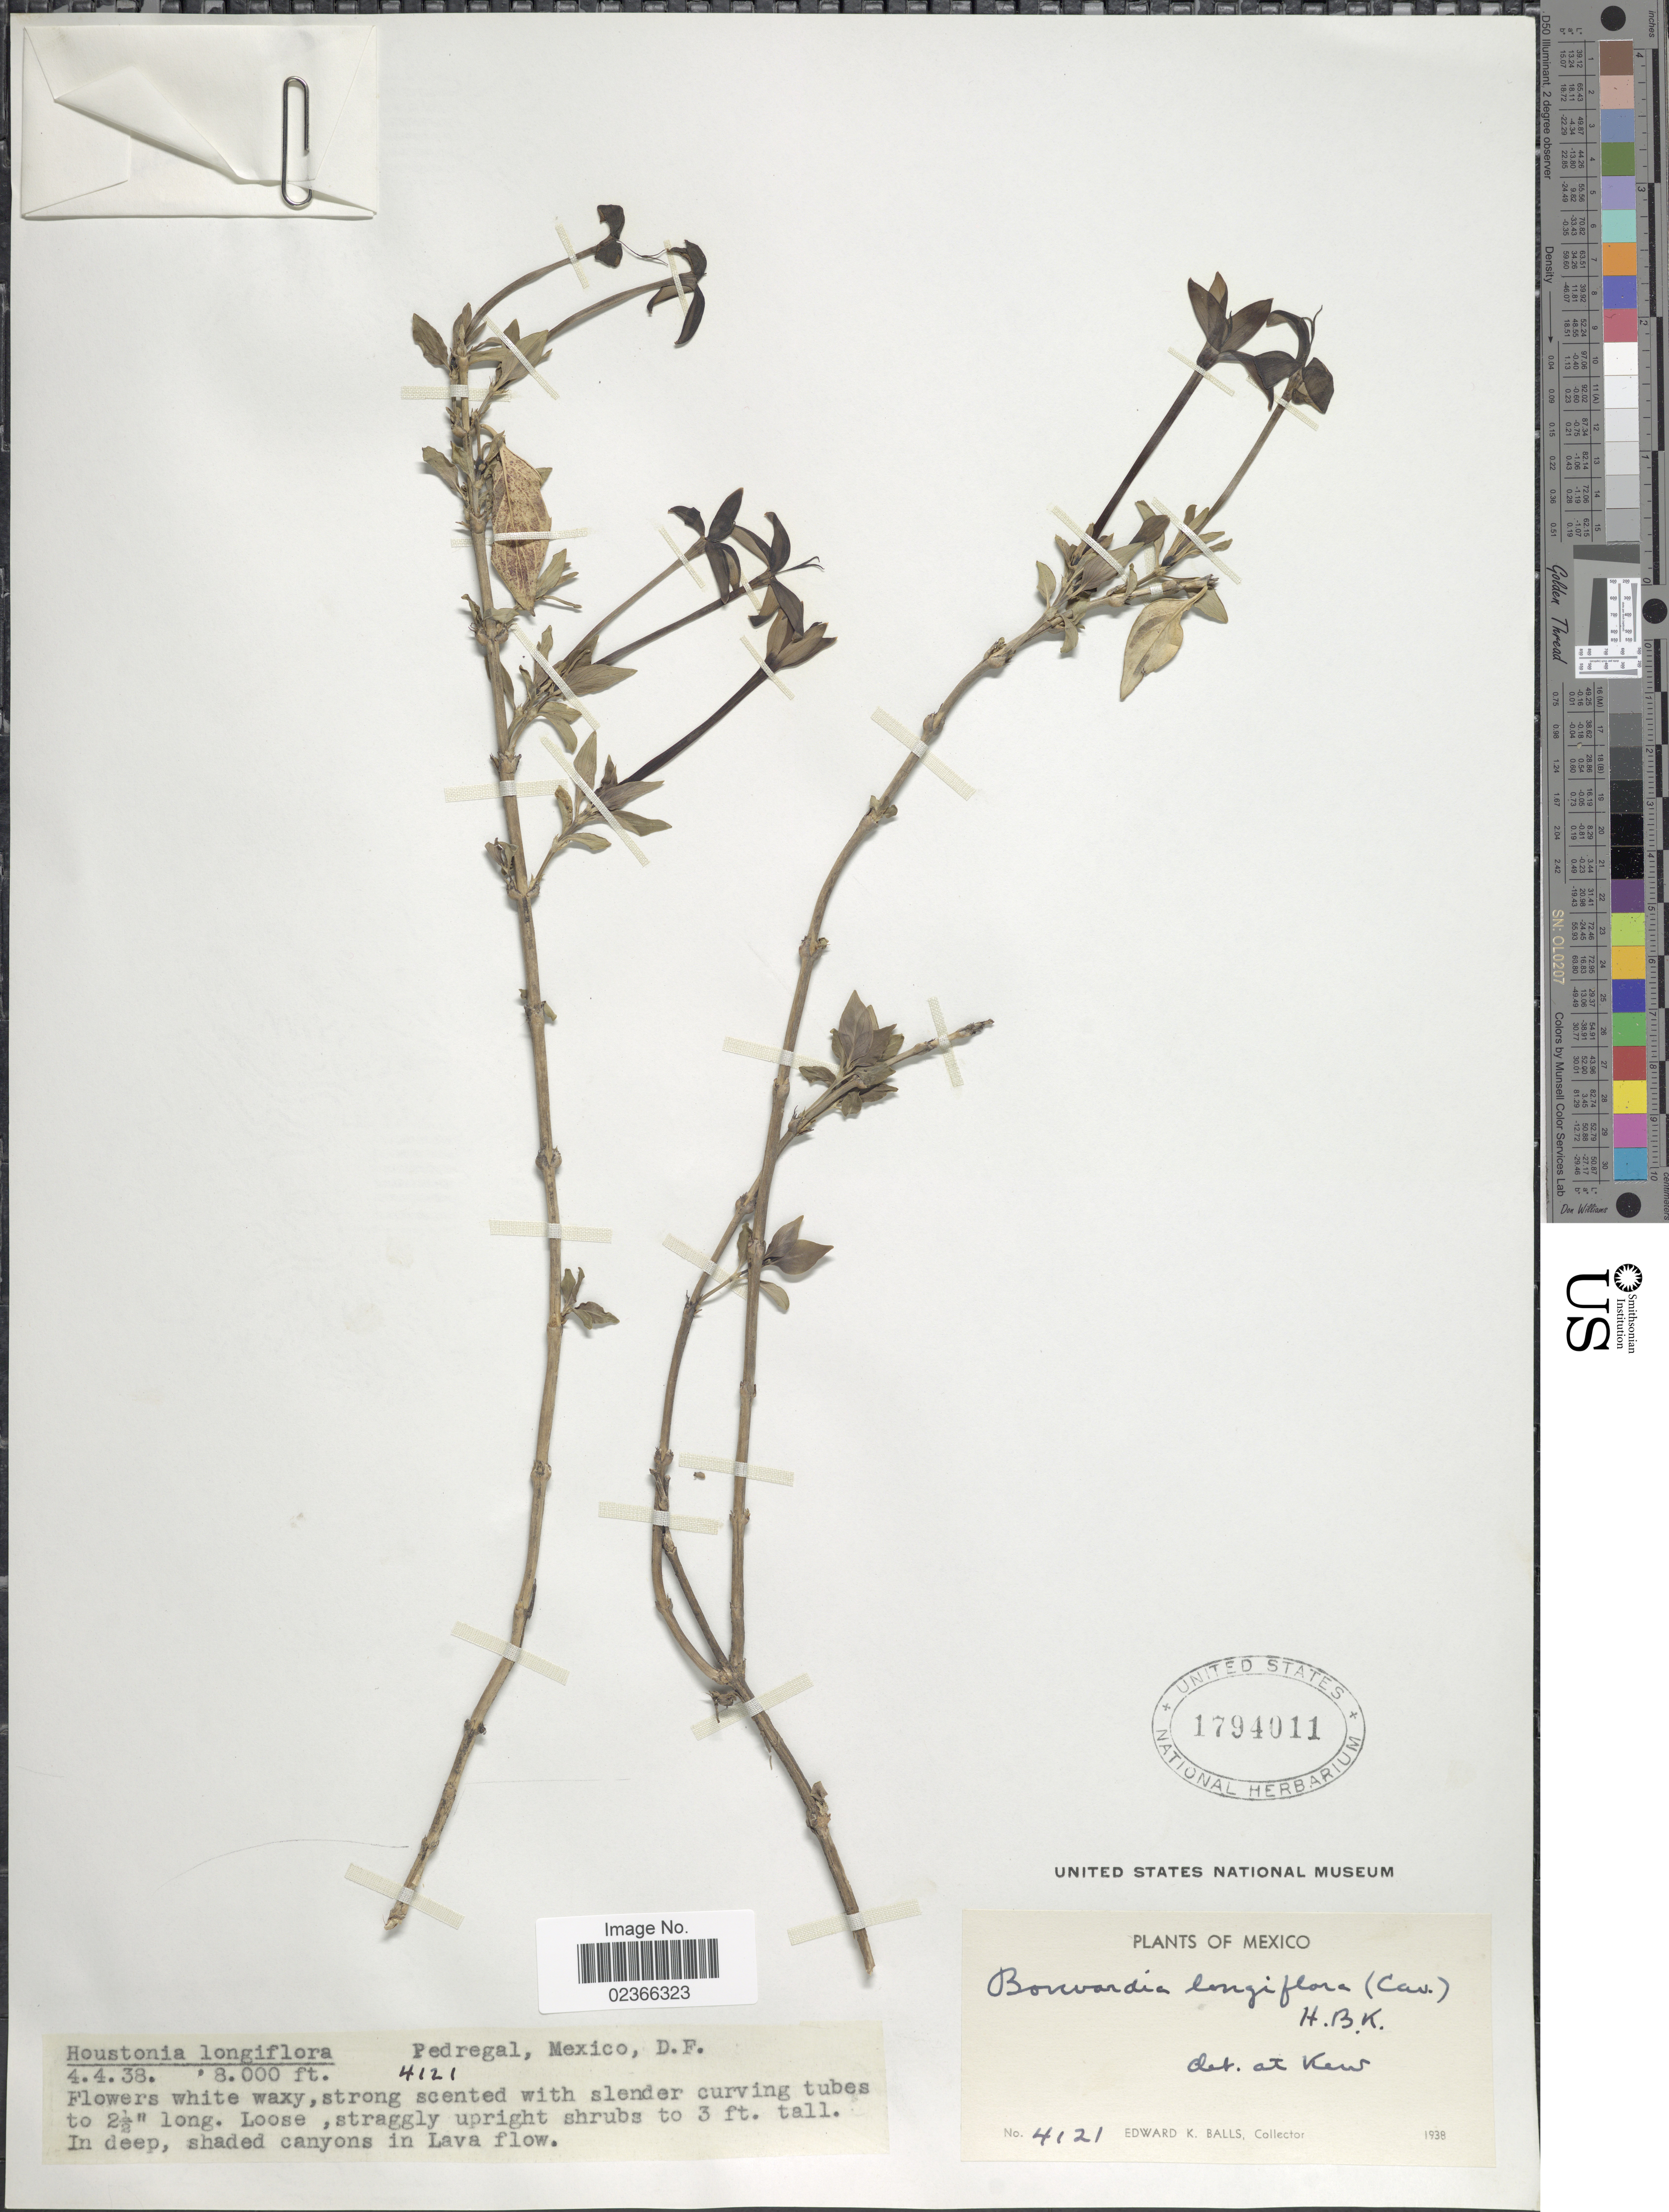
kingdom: Plantae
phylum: Tracheophyta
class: Magnoliopsida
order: Gentianales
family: Rubiaceae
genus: Bouvardia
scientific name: Bouvardia longiflora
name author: (Cav.) Kunth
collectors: E. K. Balls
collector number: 4121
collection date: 1938-04-04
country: Mexico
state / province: Distrito Federal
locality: Pedregal, Mexico, D.F.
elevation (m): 2438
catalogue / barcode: US 1794011